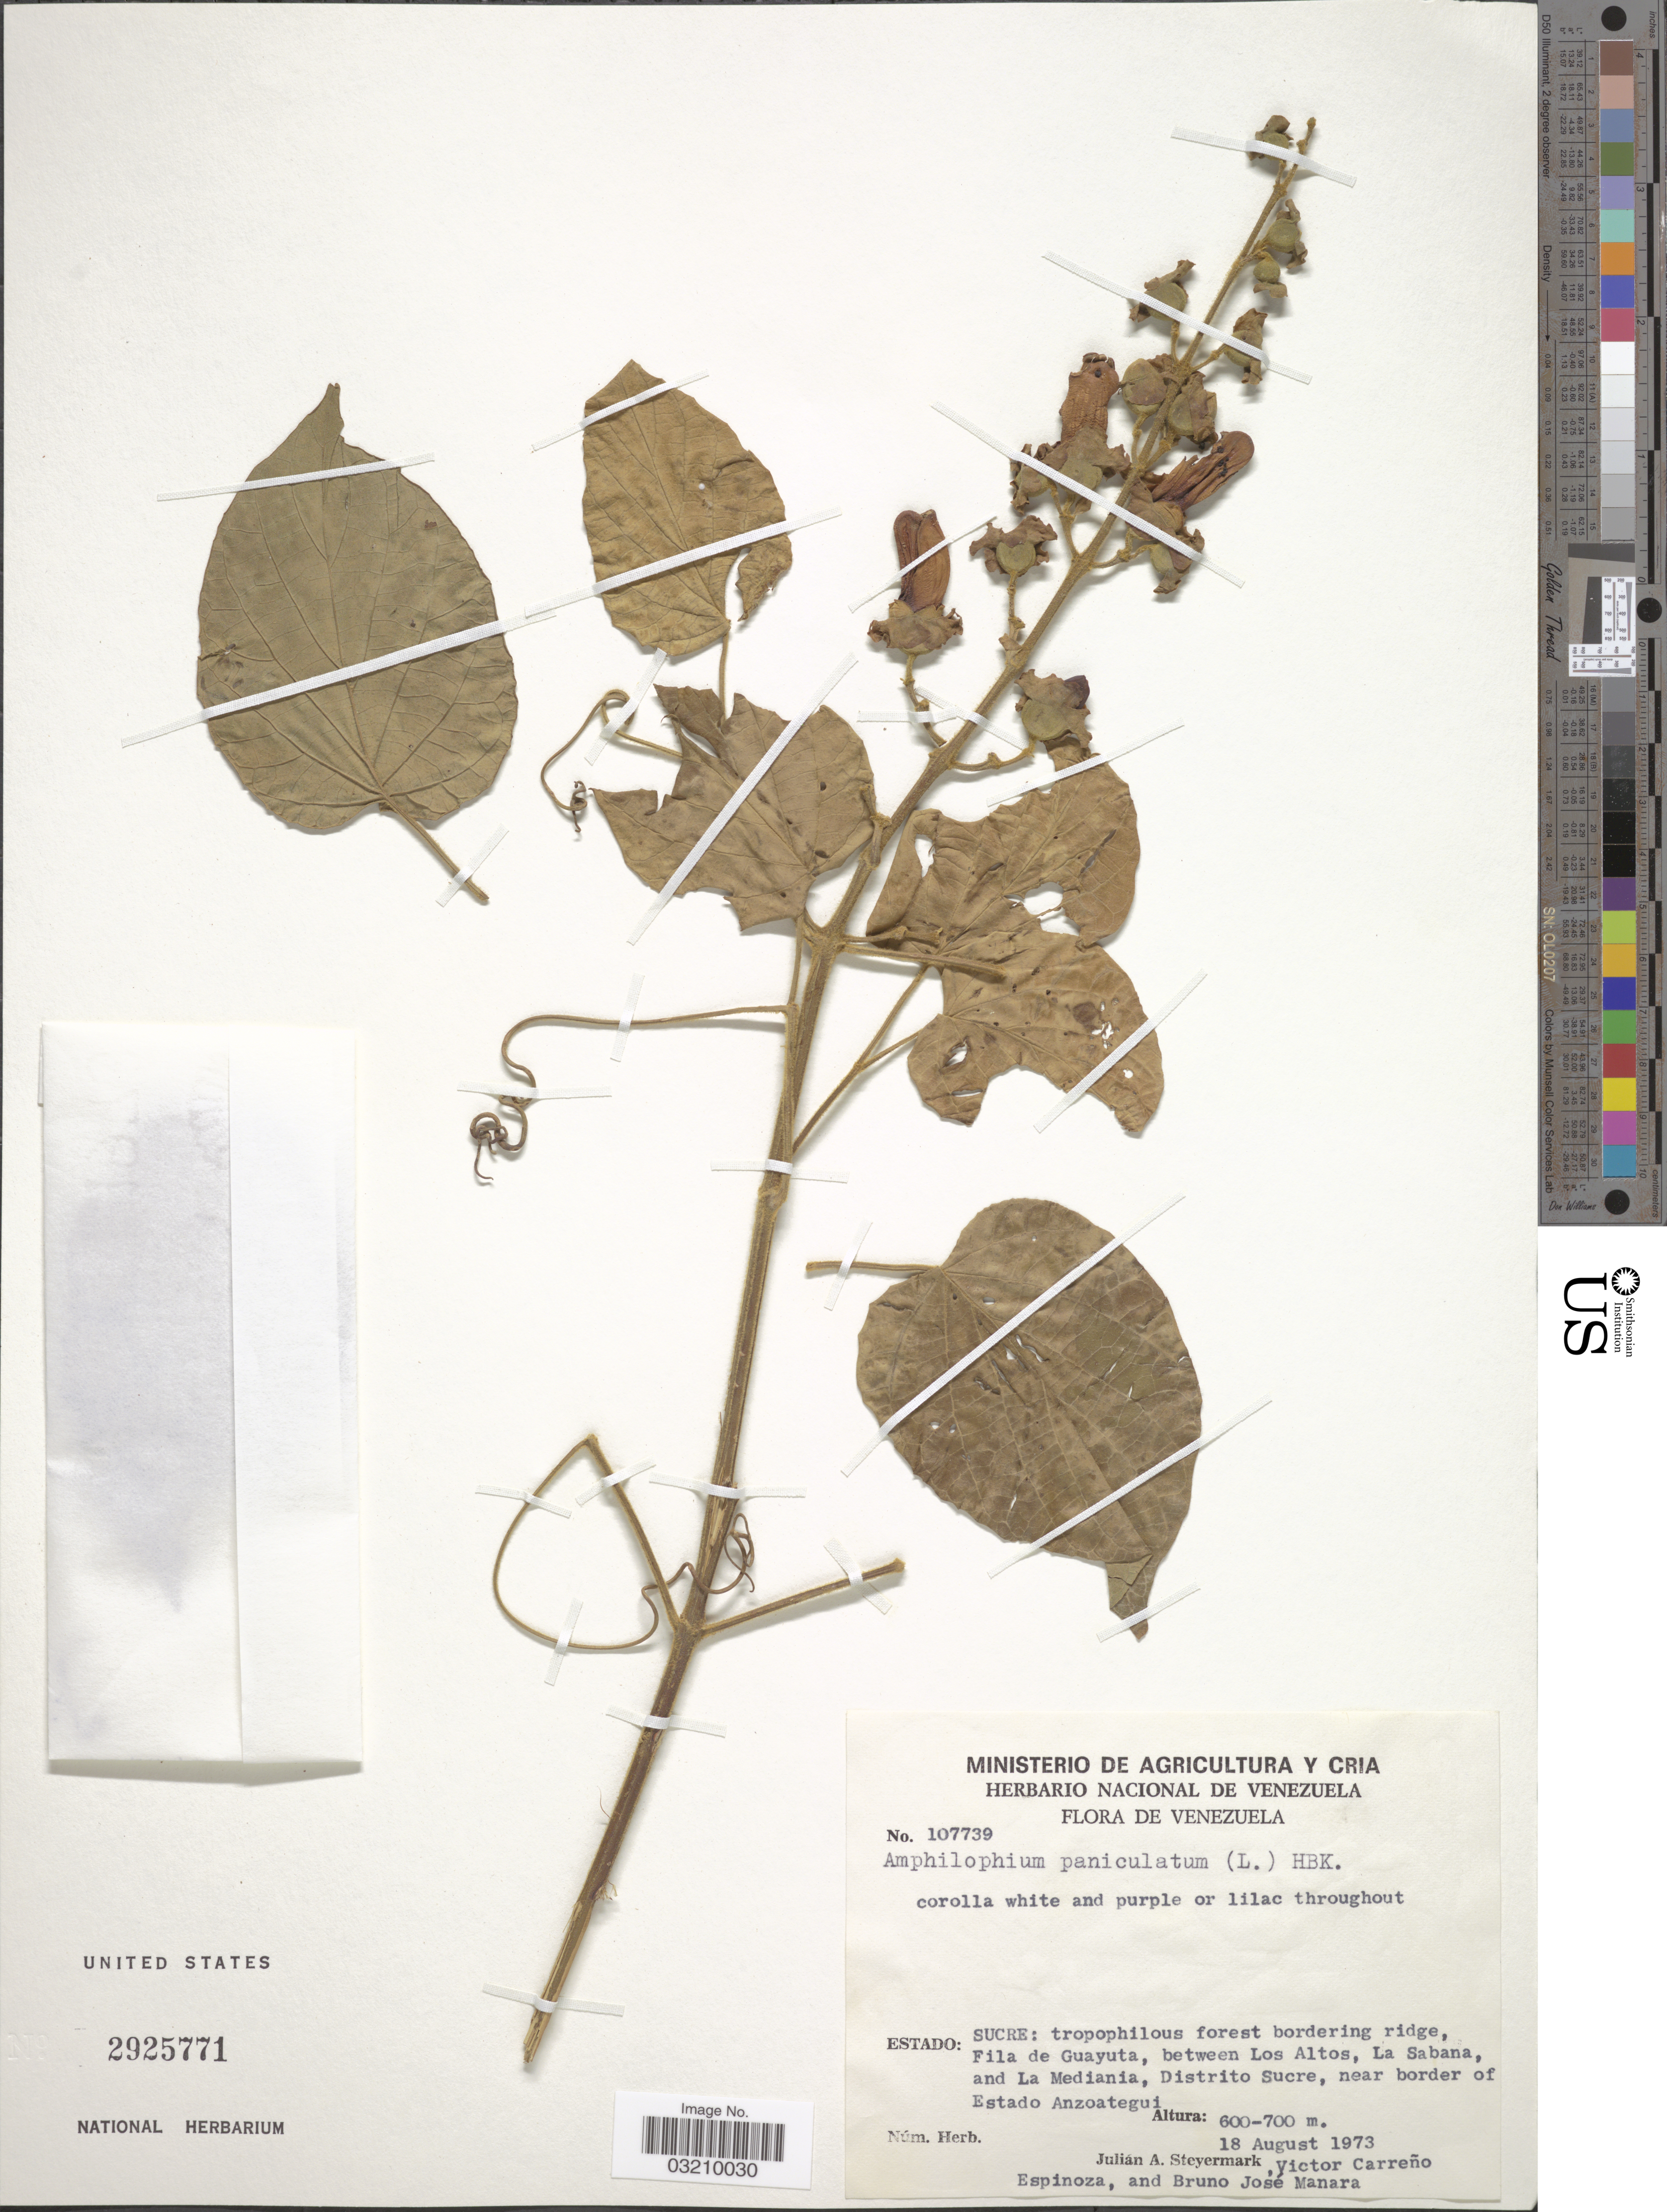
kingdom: Plantae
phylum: Tracheophyta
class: Magnoliopsida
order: Lamiales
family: Bignoniaceae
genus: Amphilophium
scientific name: Amphilophium paniculatum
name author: (L.) Kunth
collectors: J. Steyermark, V. Carreño E. & B. Manara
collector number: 107739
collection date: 1973-08-18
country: Venezuela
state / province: Sucre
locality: Fila de Guayuta, between Los Altos, La Sabana, and La Mediania, Distrito Sucre, near border of Estado Anzoategui.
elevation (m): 600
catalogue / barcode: US 2925771